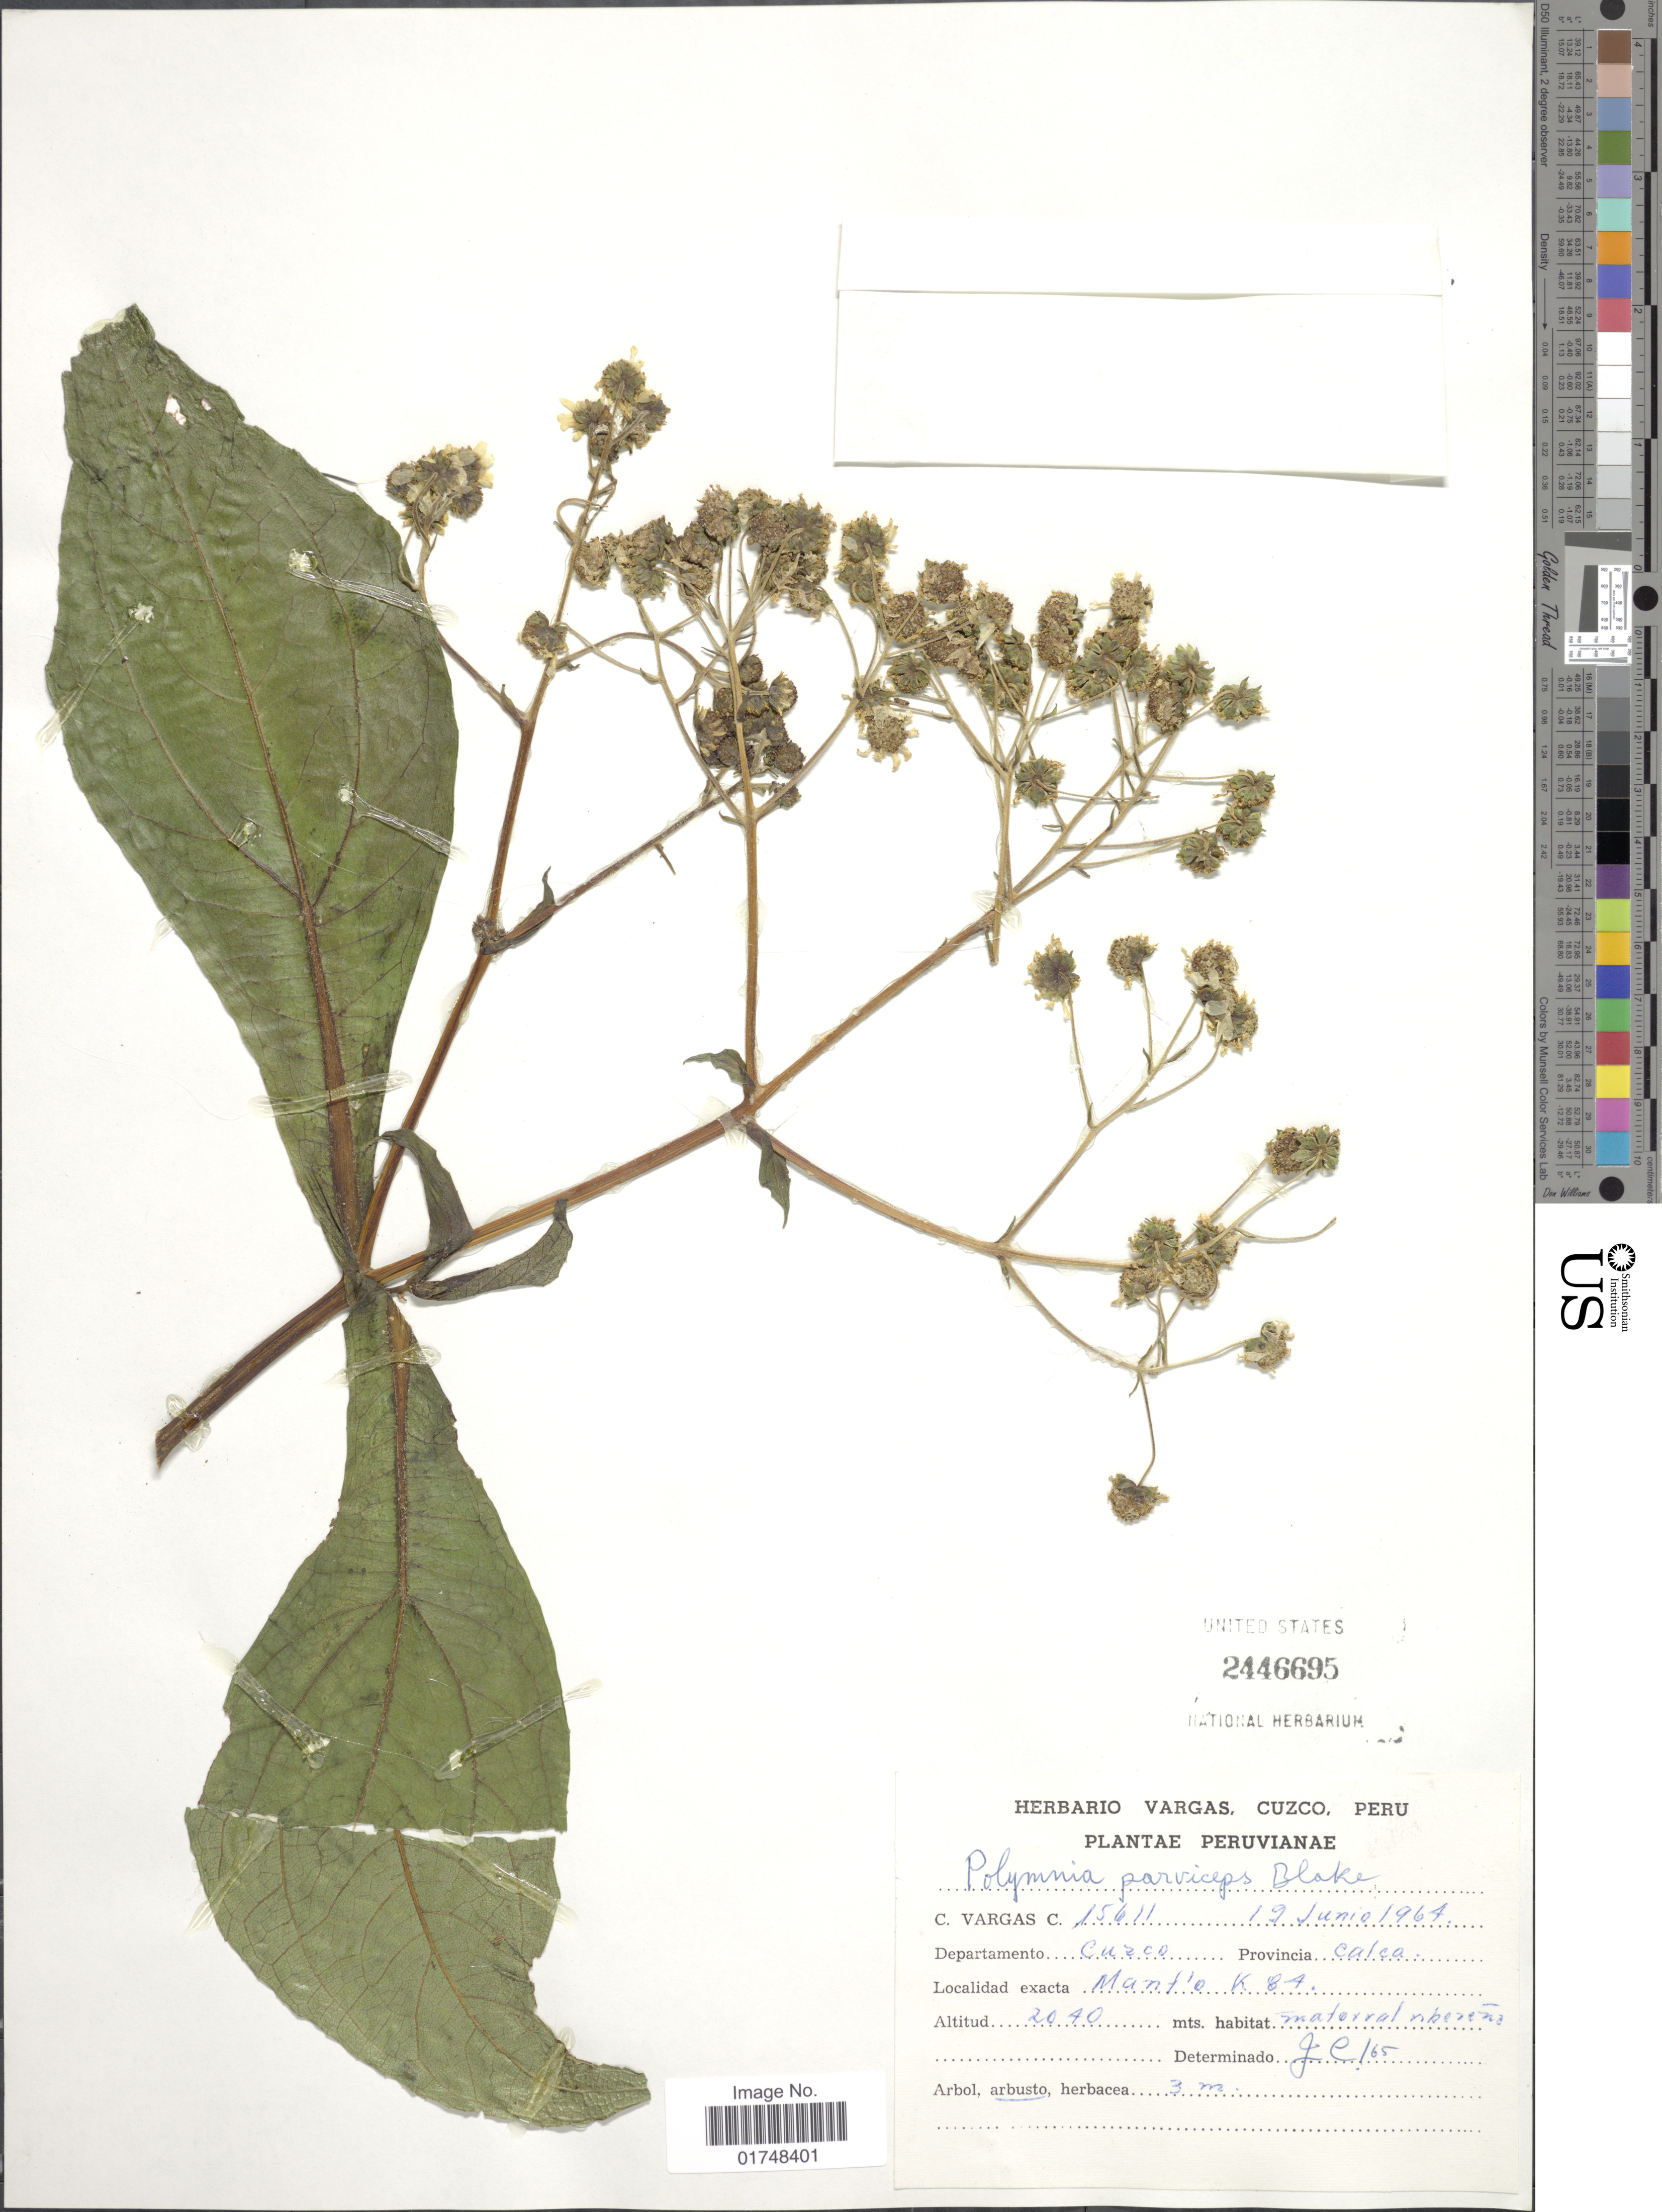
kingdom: Plantae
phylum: Tracheophyta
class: Magnoliopsida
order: Asterales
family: Asteraceae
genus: Smallanthus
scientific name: Smallanthus parviceps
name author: (S.F. Blake) H. Rob.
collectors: C. Vargas Calderón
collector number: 15611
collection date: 1964-06-19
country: Peru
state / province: Cusco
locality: Provincia Calca, Mant'o K 84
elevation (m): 2040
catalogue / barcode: US 2446695